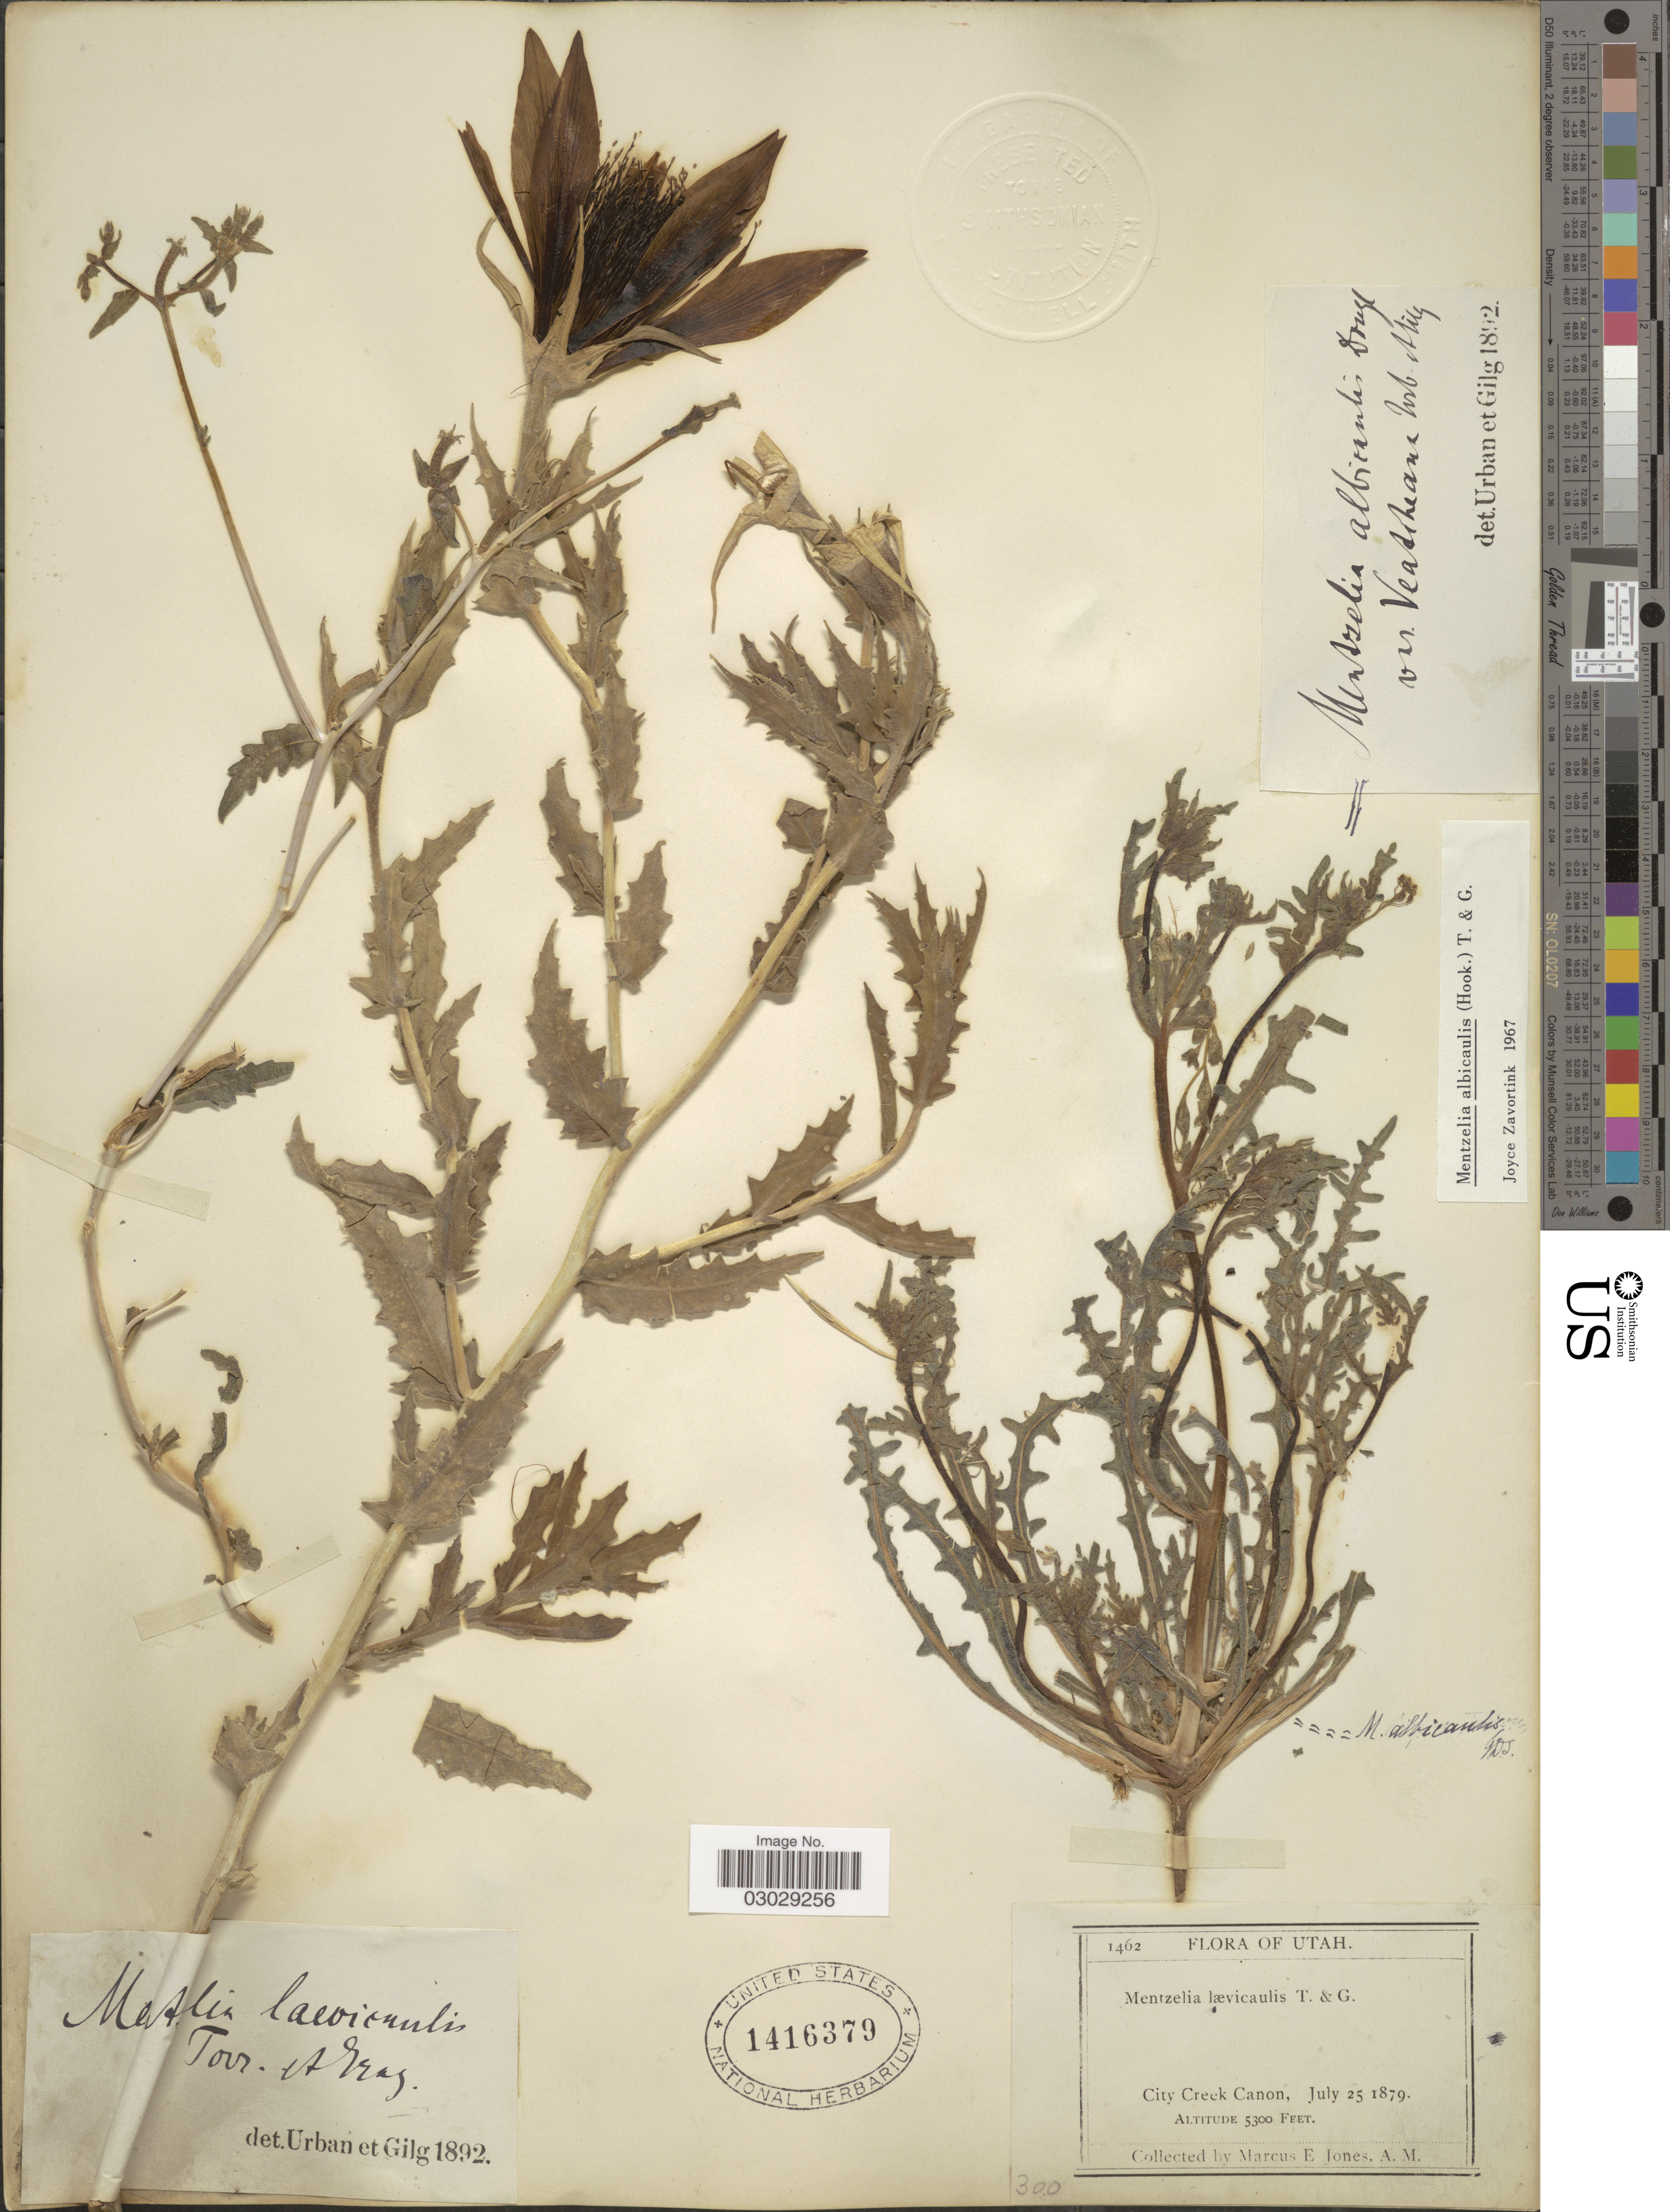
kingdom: Plantae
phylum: Tracheophyta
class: Magnoliopsida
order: Cornales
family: Loasaceae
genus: Mentzelia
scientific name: Mentzelia albicaulis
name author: (Douglas ex Hook.) Douglas ex Torr. & A. Gray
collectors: M. E. Jones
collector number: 1462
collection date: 1879-07-25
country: United States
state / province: Utah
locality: City Creek Canon.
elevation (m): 1615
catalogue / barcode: US 1416379